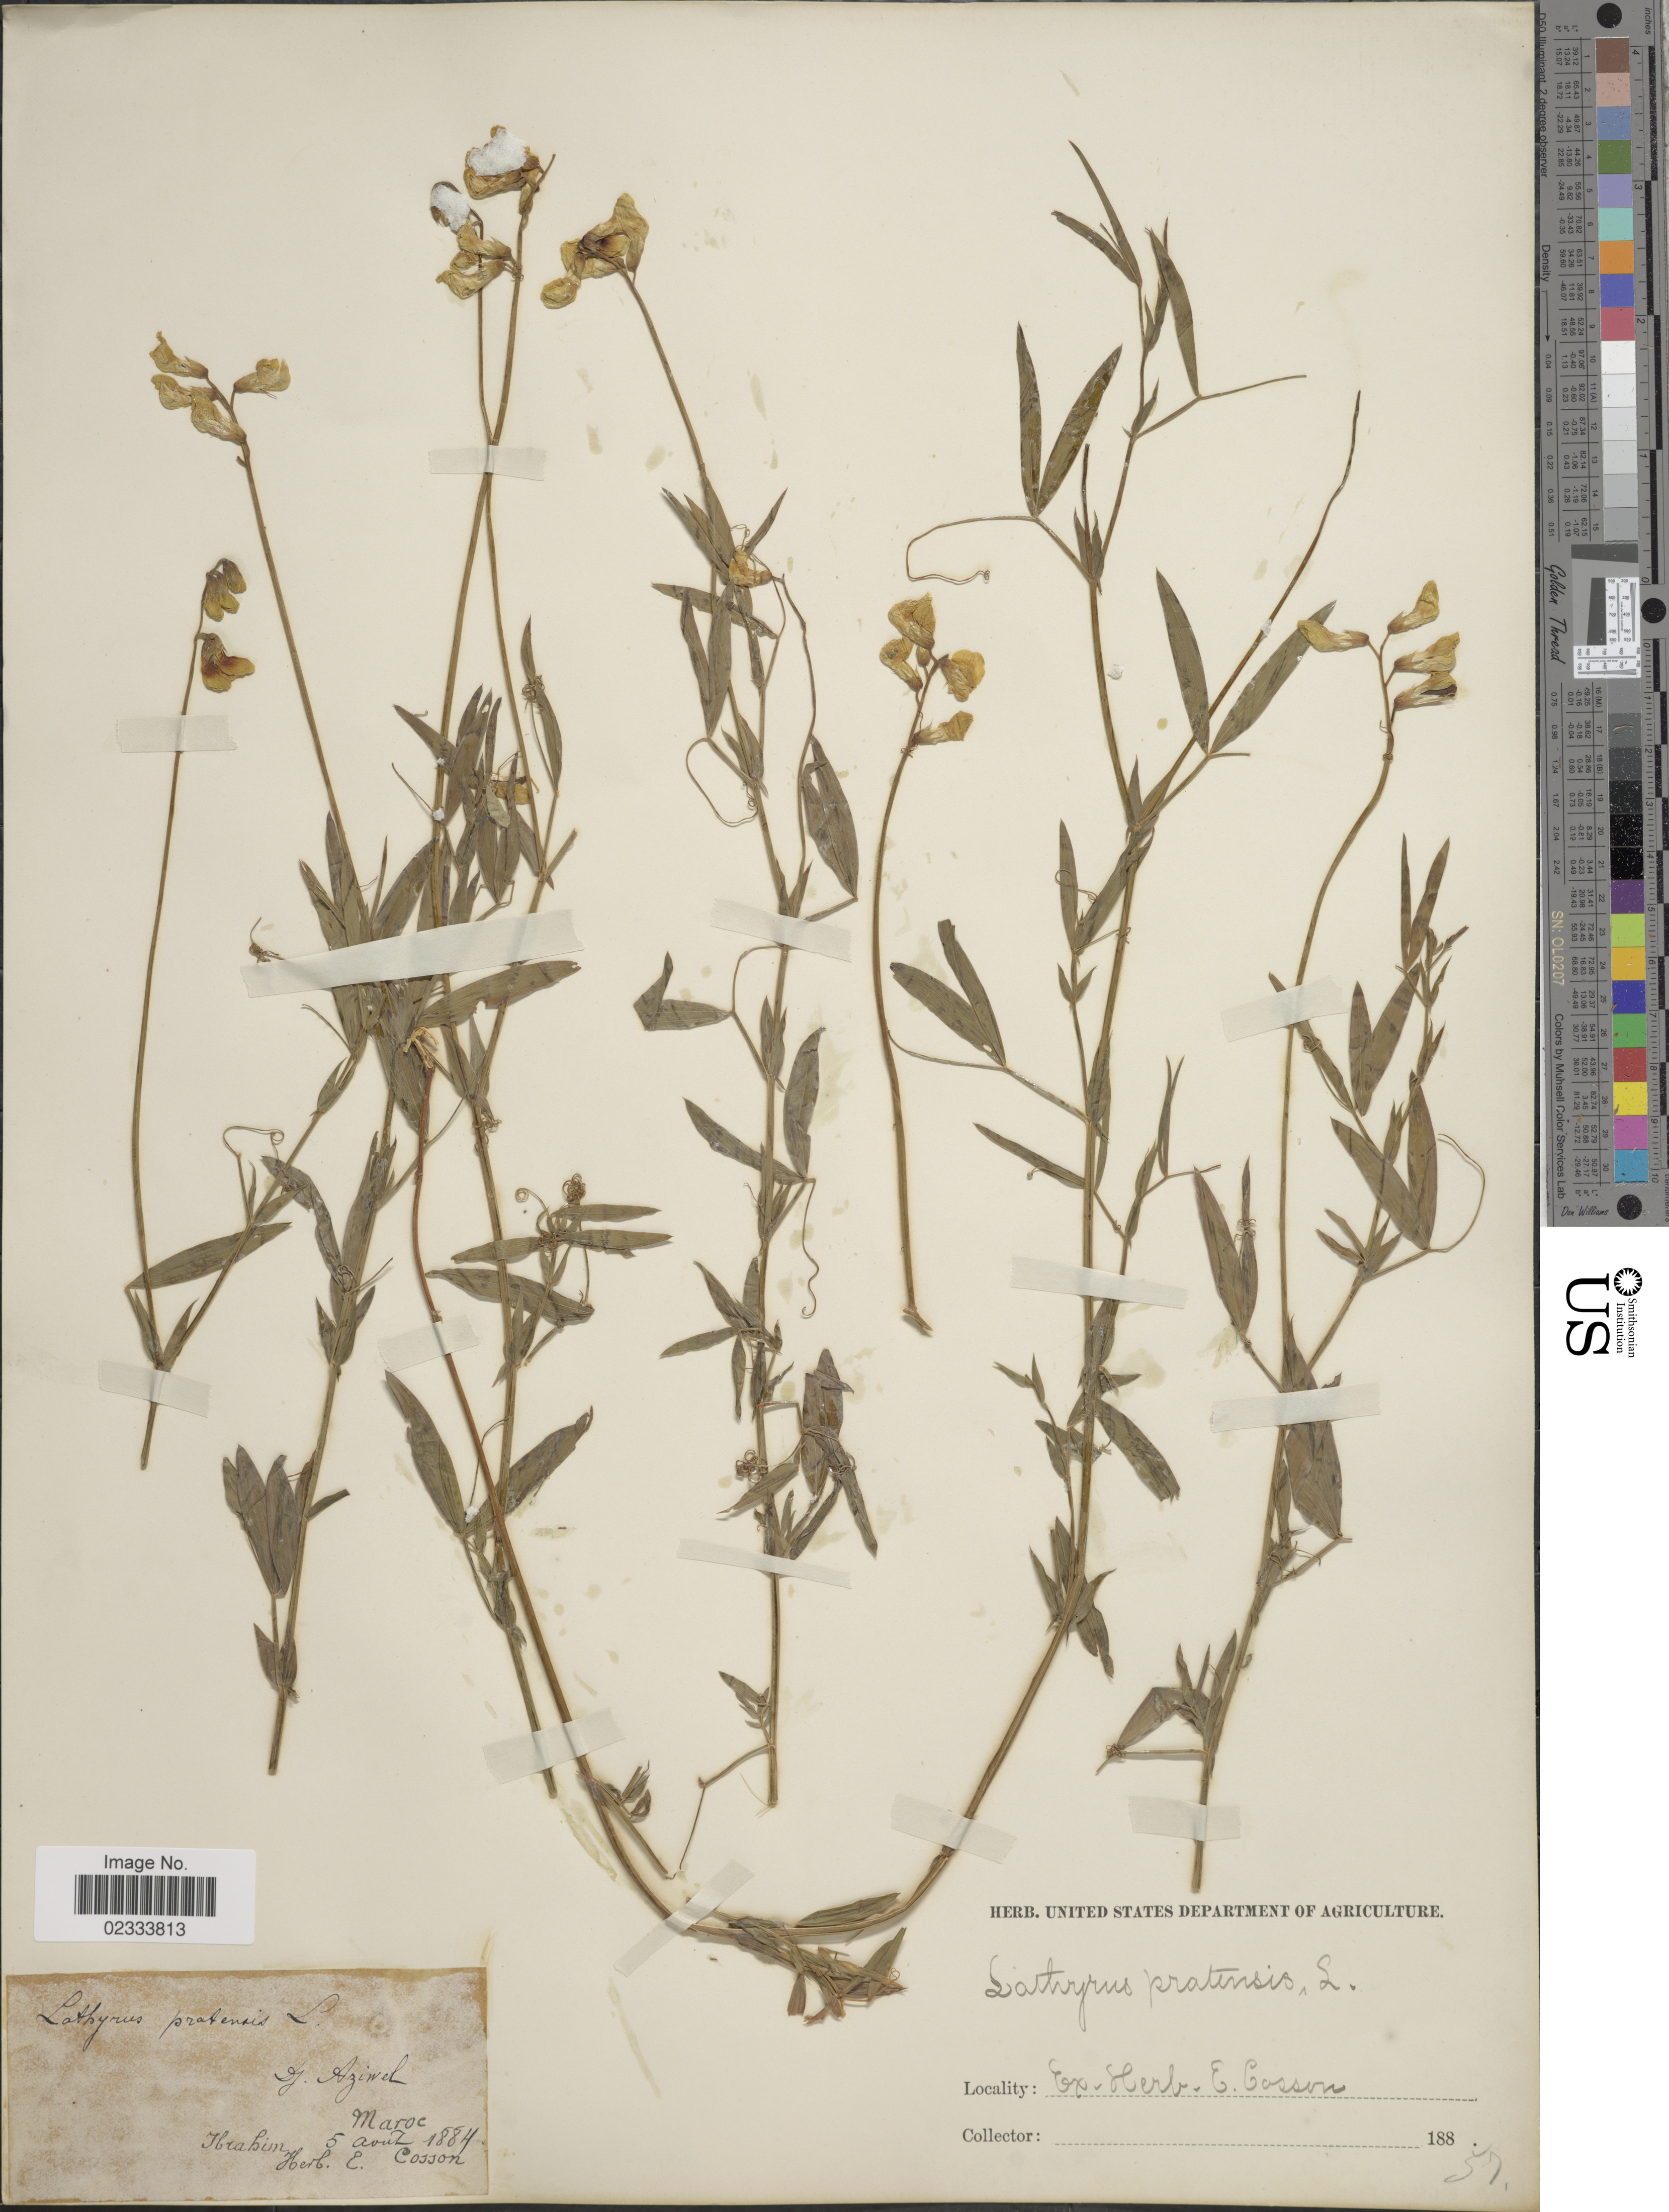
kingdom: Plantae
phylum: Tracheophyta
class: Magnoliopsida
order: Fabales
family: Fabaceae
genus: Lathyrus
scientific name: Lathyrus pratensis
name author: L.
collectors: ex herb. E. Cosson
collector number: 47?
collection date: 1884-08-05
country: Morocco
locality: Maroc, Ibrahim, Dj. Aziwel [unsure placement]